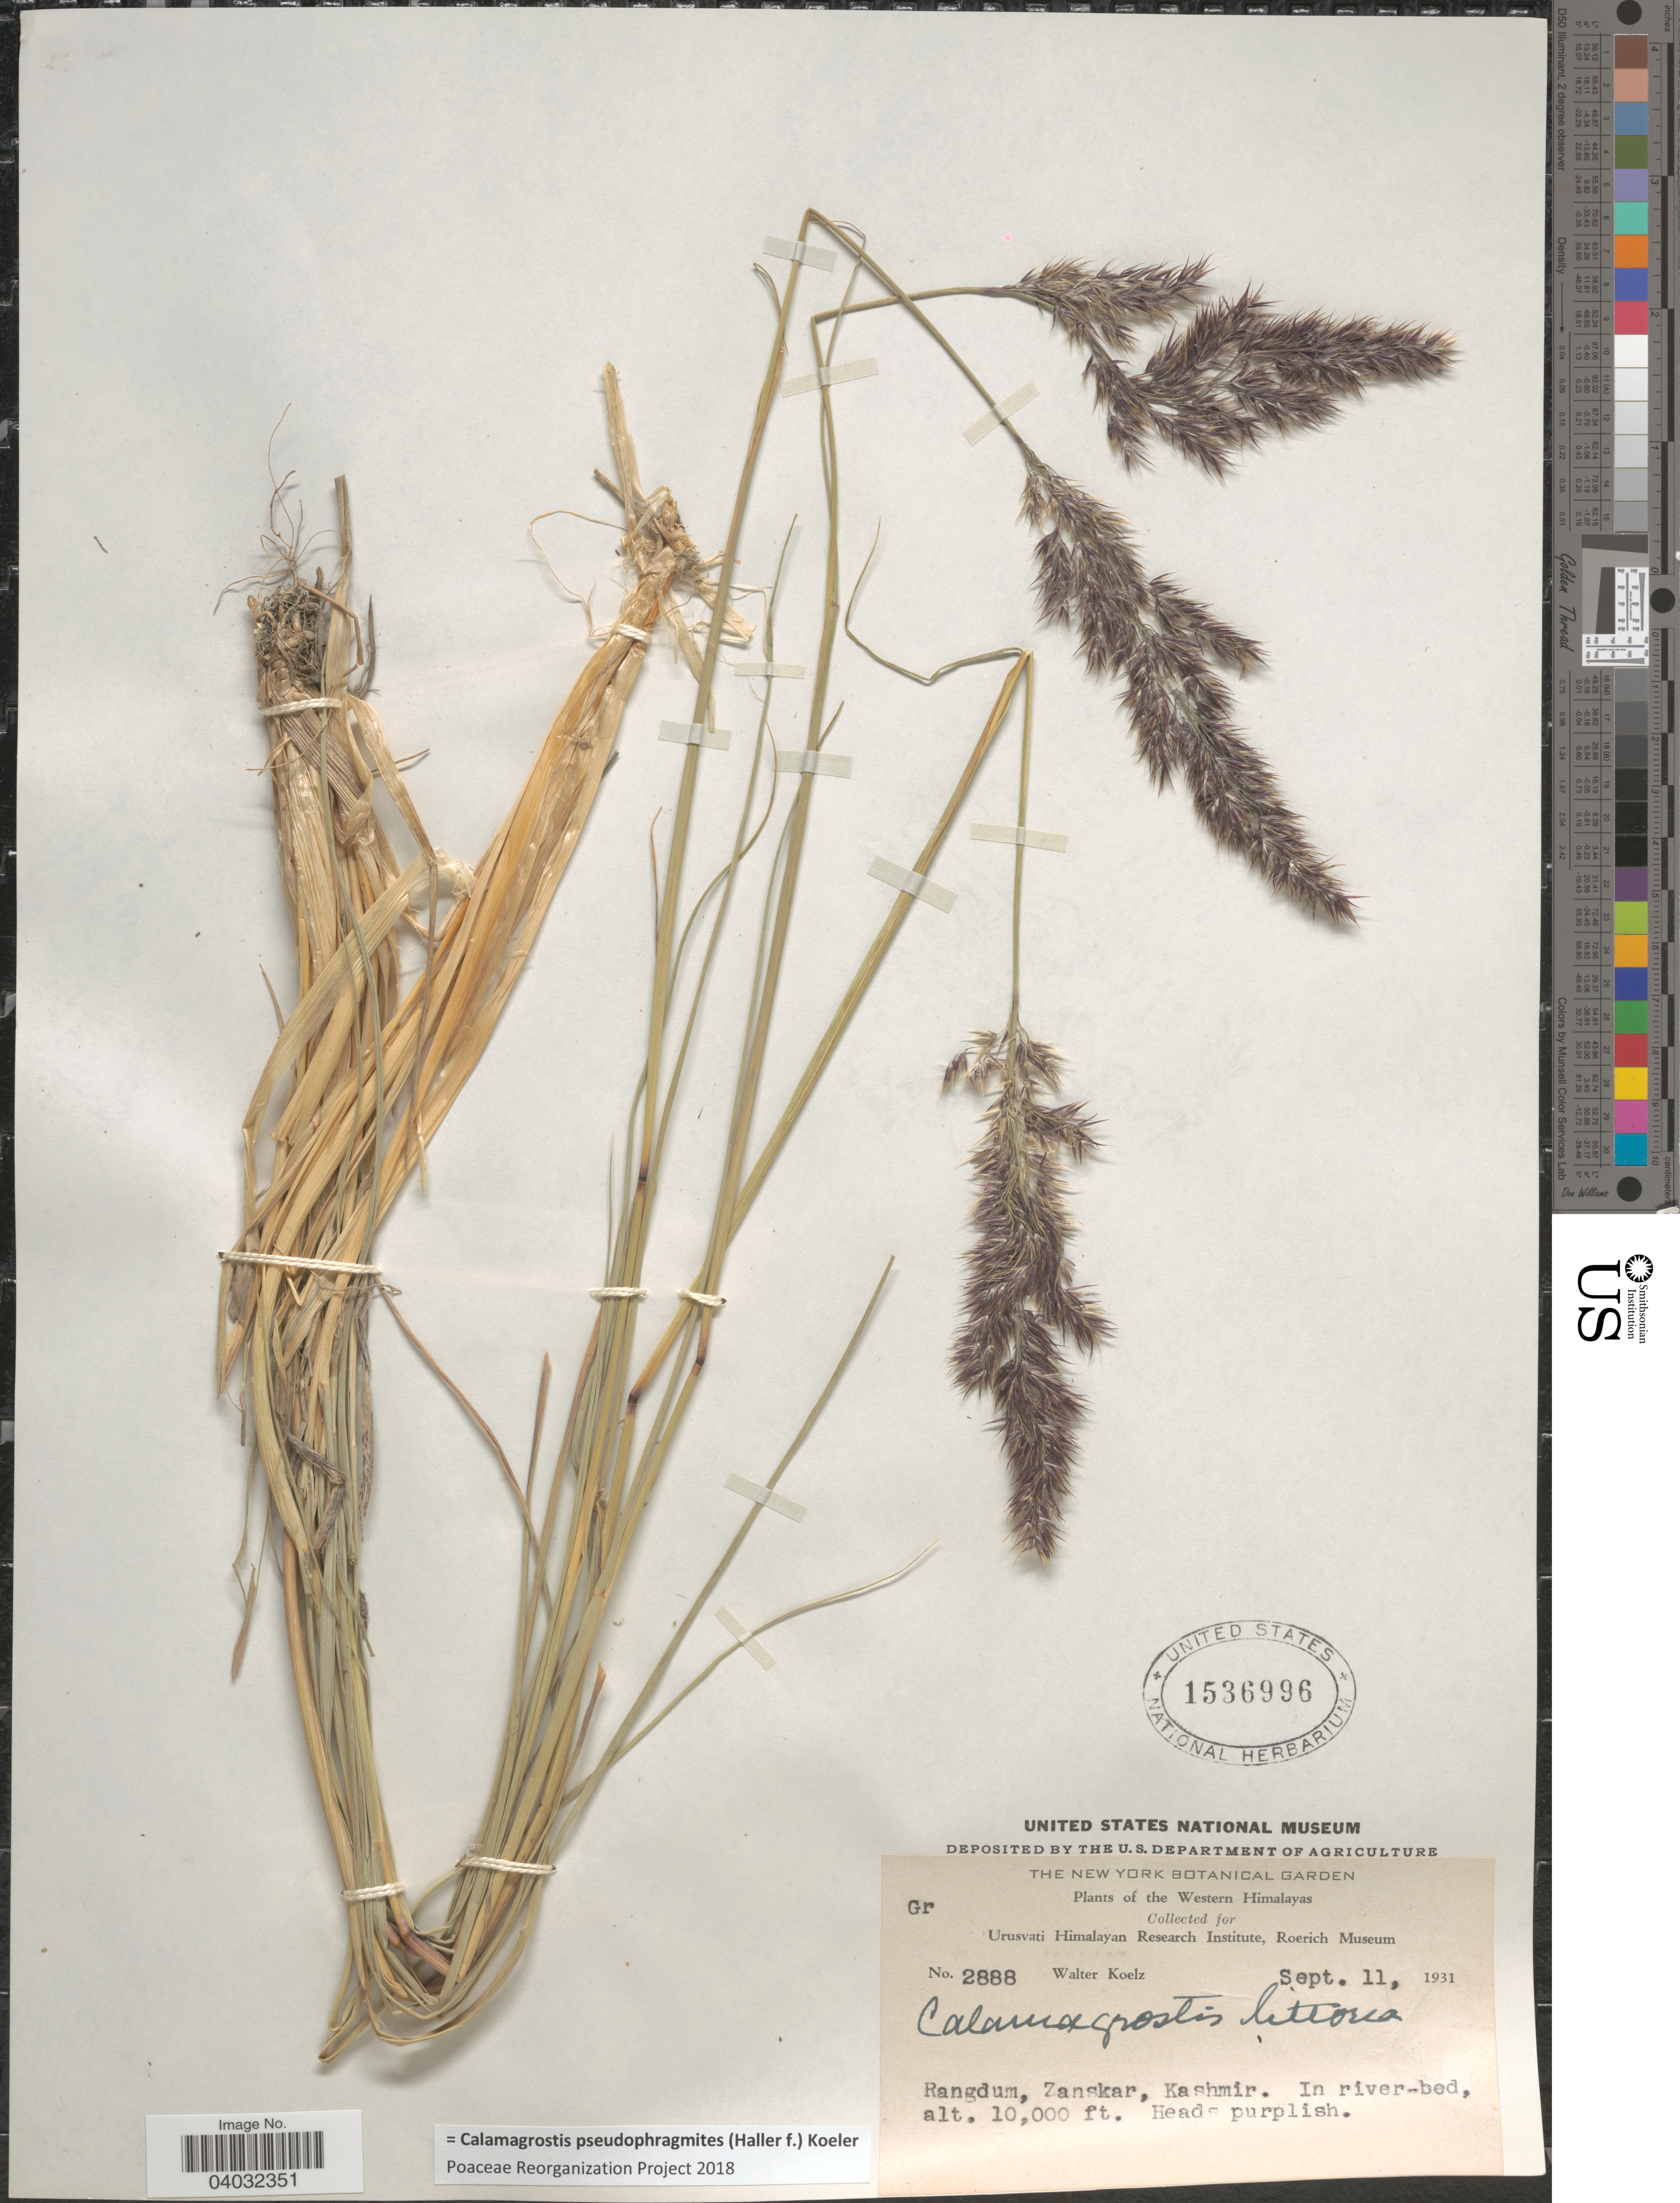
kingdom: Plantae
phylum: Tracheophyta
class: Liliopsida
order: Poales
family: Poaceae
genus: Calamagrostis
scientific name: Calamagrostis pseudophragmites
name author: (Haller f.) Koeler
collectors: W. N. Koelz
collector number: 2888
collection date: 1931-09-11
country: India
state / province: Jammu and Kashmir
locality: The Western Himalayas. Rangdum, Zanskar, Kashmir.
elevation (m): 3048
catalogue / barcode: US 1536996